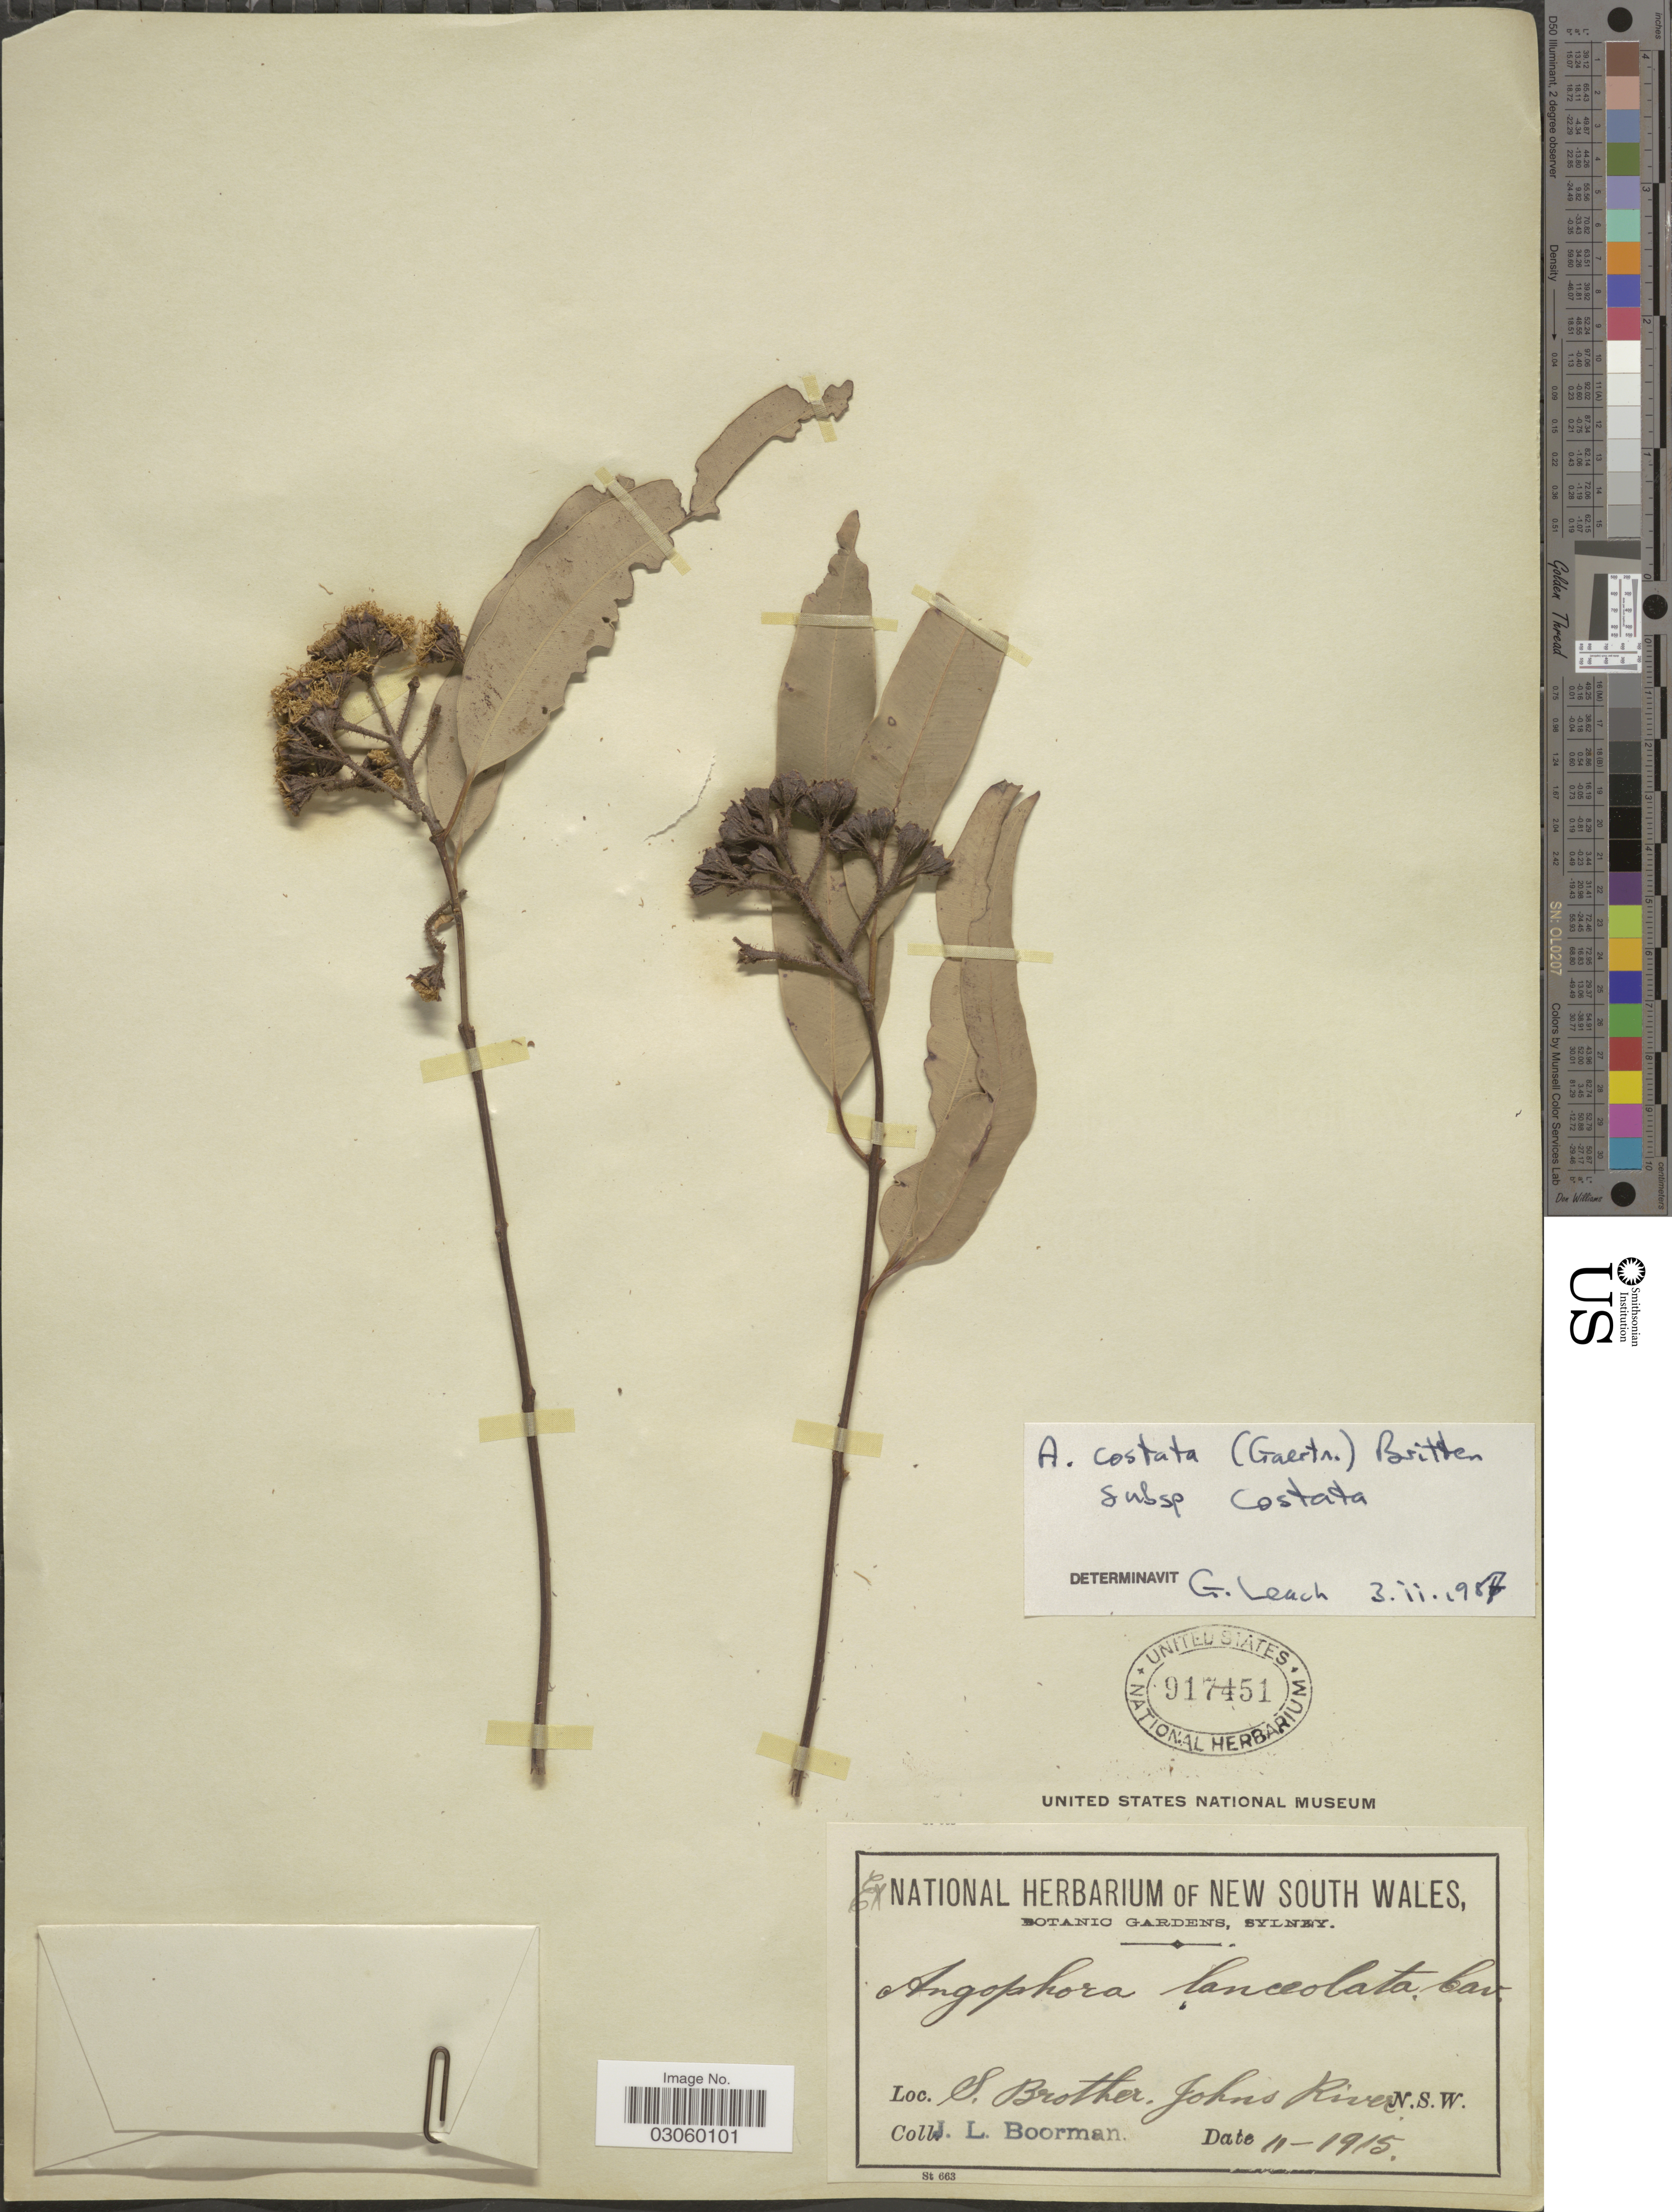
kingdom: Plantae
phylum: Tracheophyta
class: Magnoliopsida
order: Myrtales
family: Myrtaceae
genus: Angophora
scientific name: Angophora costata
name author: (Gaertn.) Britton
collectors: J. Boorman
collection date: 1915-11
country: Australia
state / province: New South Wales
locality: S. Brother, Johns River.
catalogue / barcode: US 917451